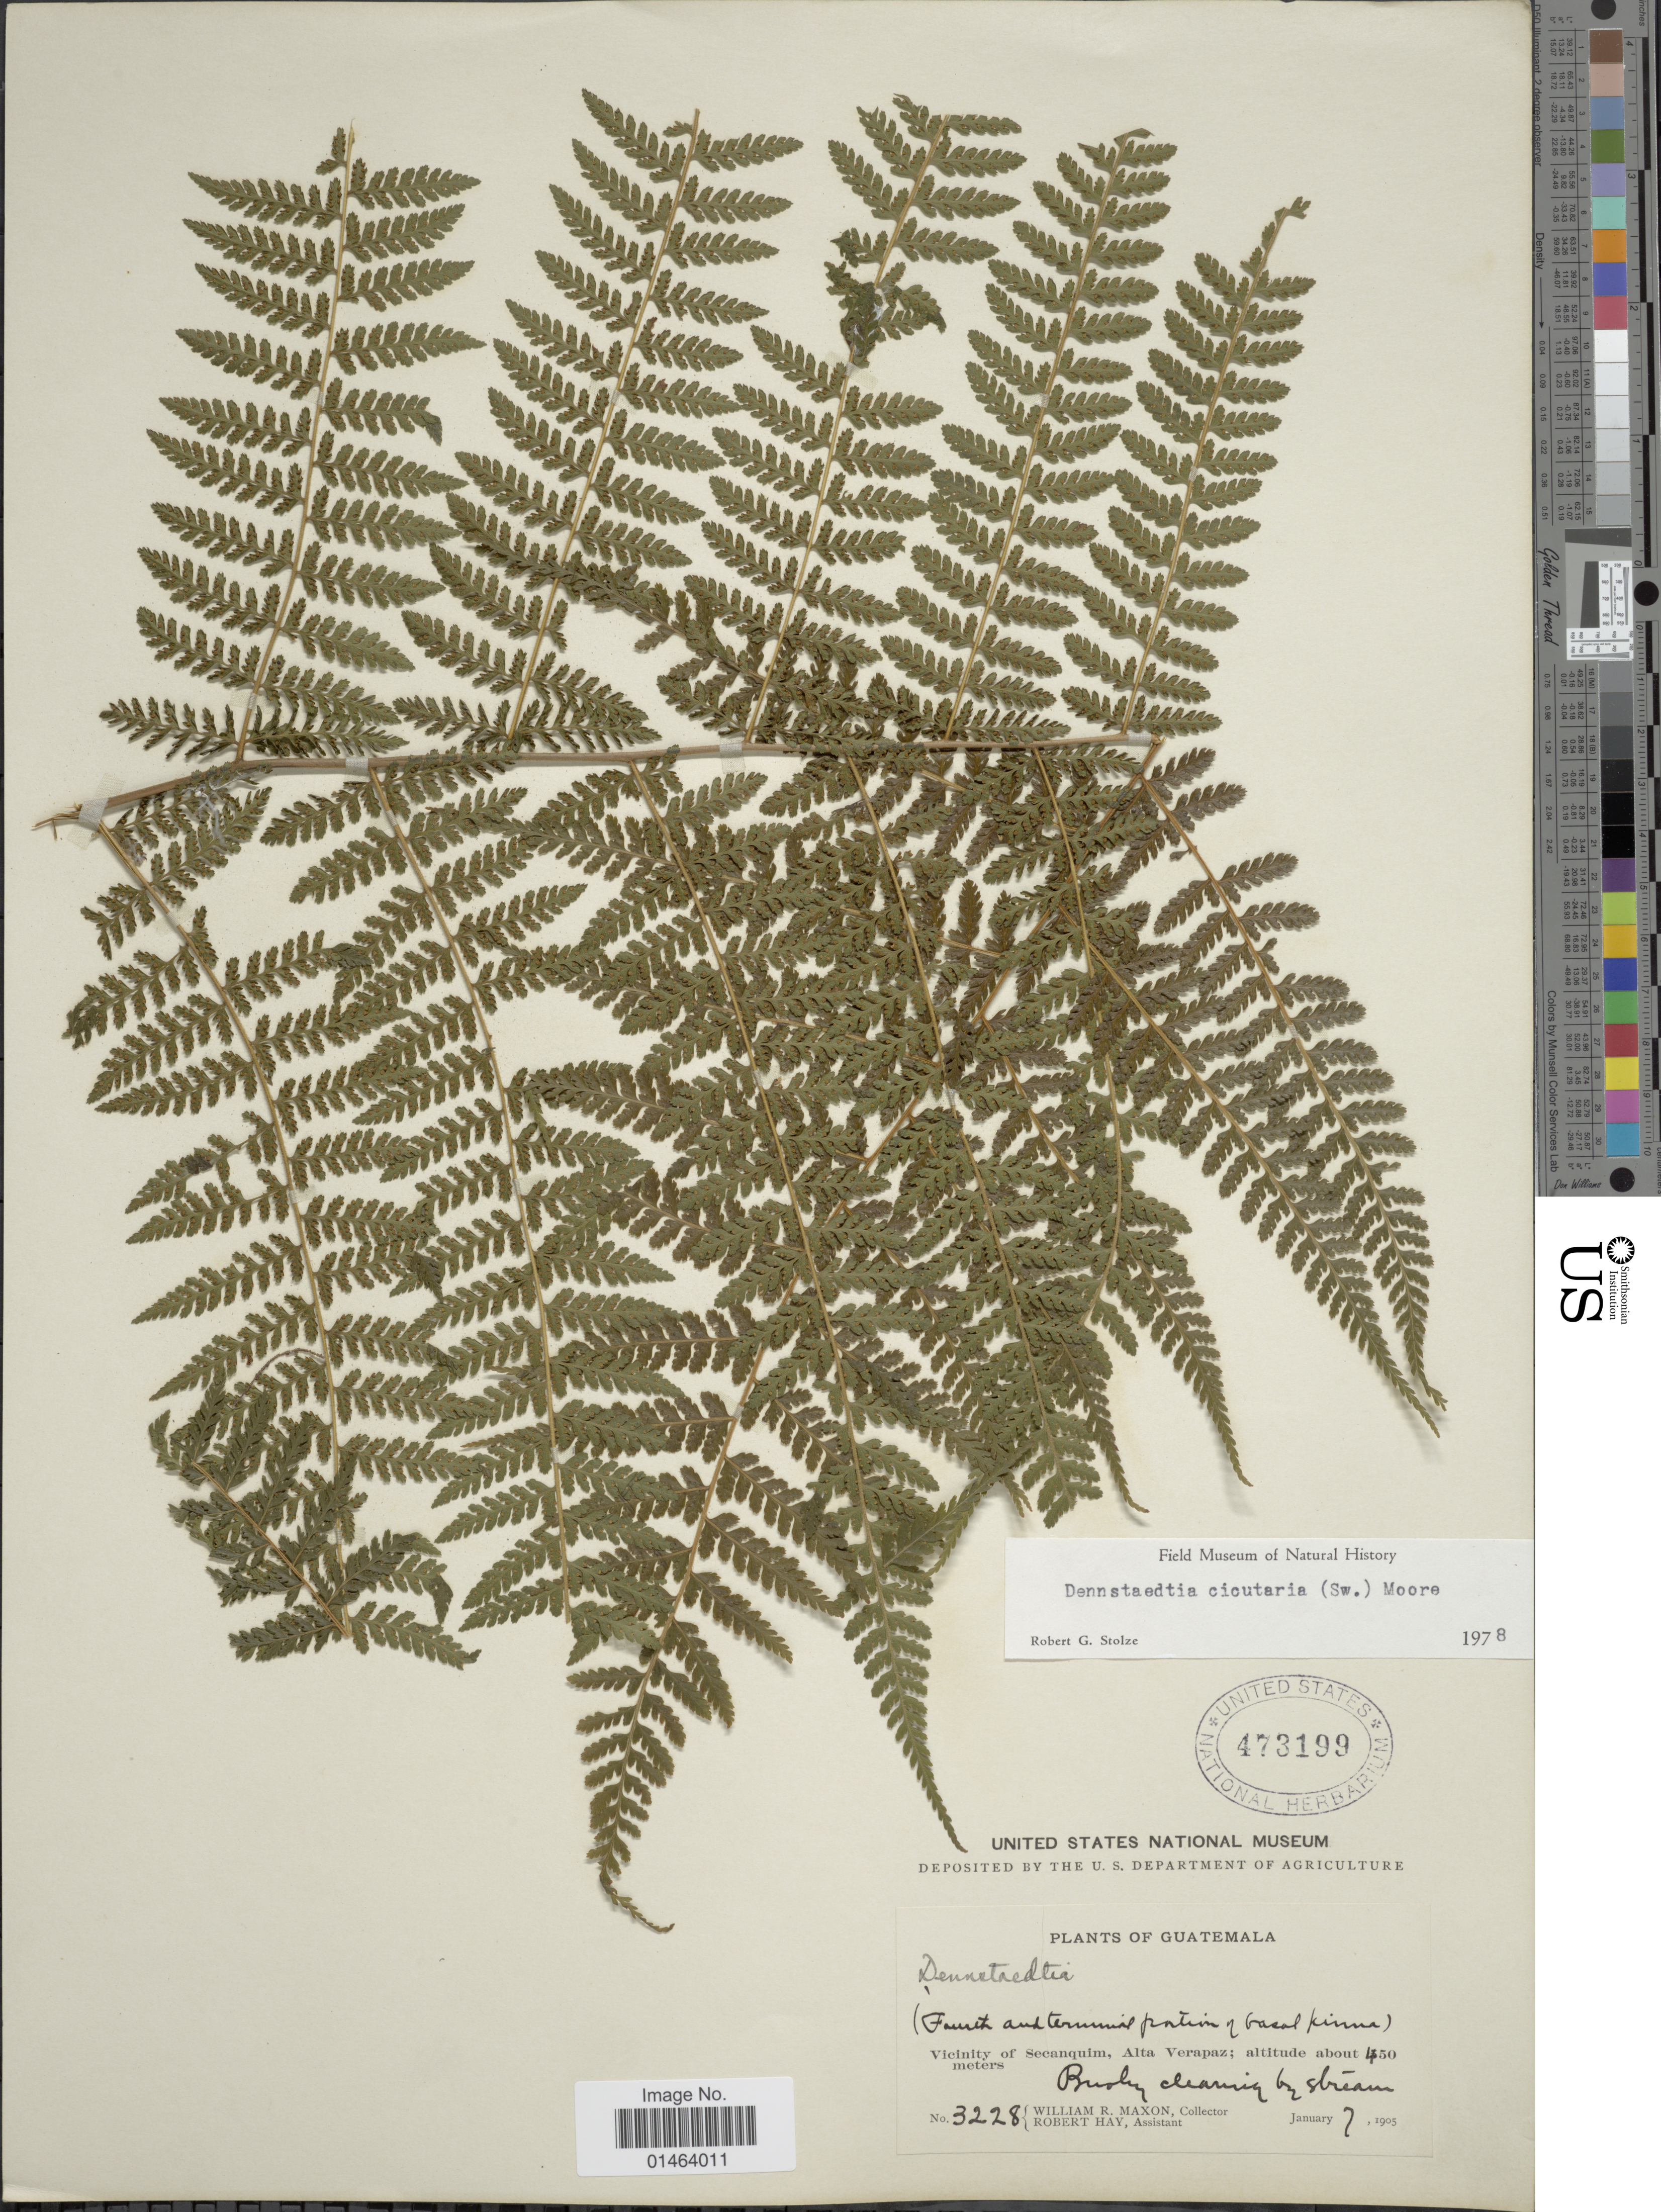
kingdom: Plantae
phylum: Tracheophyta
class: Polypodiopsida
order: Polypodiales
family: Dennstaedtiaceae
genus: Dennstaedtia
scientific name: Dennstaedtia cicutaria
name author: (Sw.) T. Moore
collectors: W. R. Maxon & R. H. Hay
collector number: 3228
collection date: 1905-01-07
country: Guatemala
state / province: Alta Verapaz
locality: Guatemala, vicinity of Secanquim, Alta Verapaz.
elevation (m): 450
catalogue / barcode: US 473199